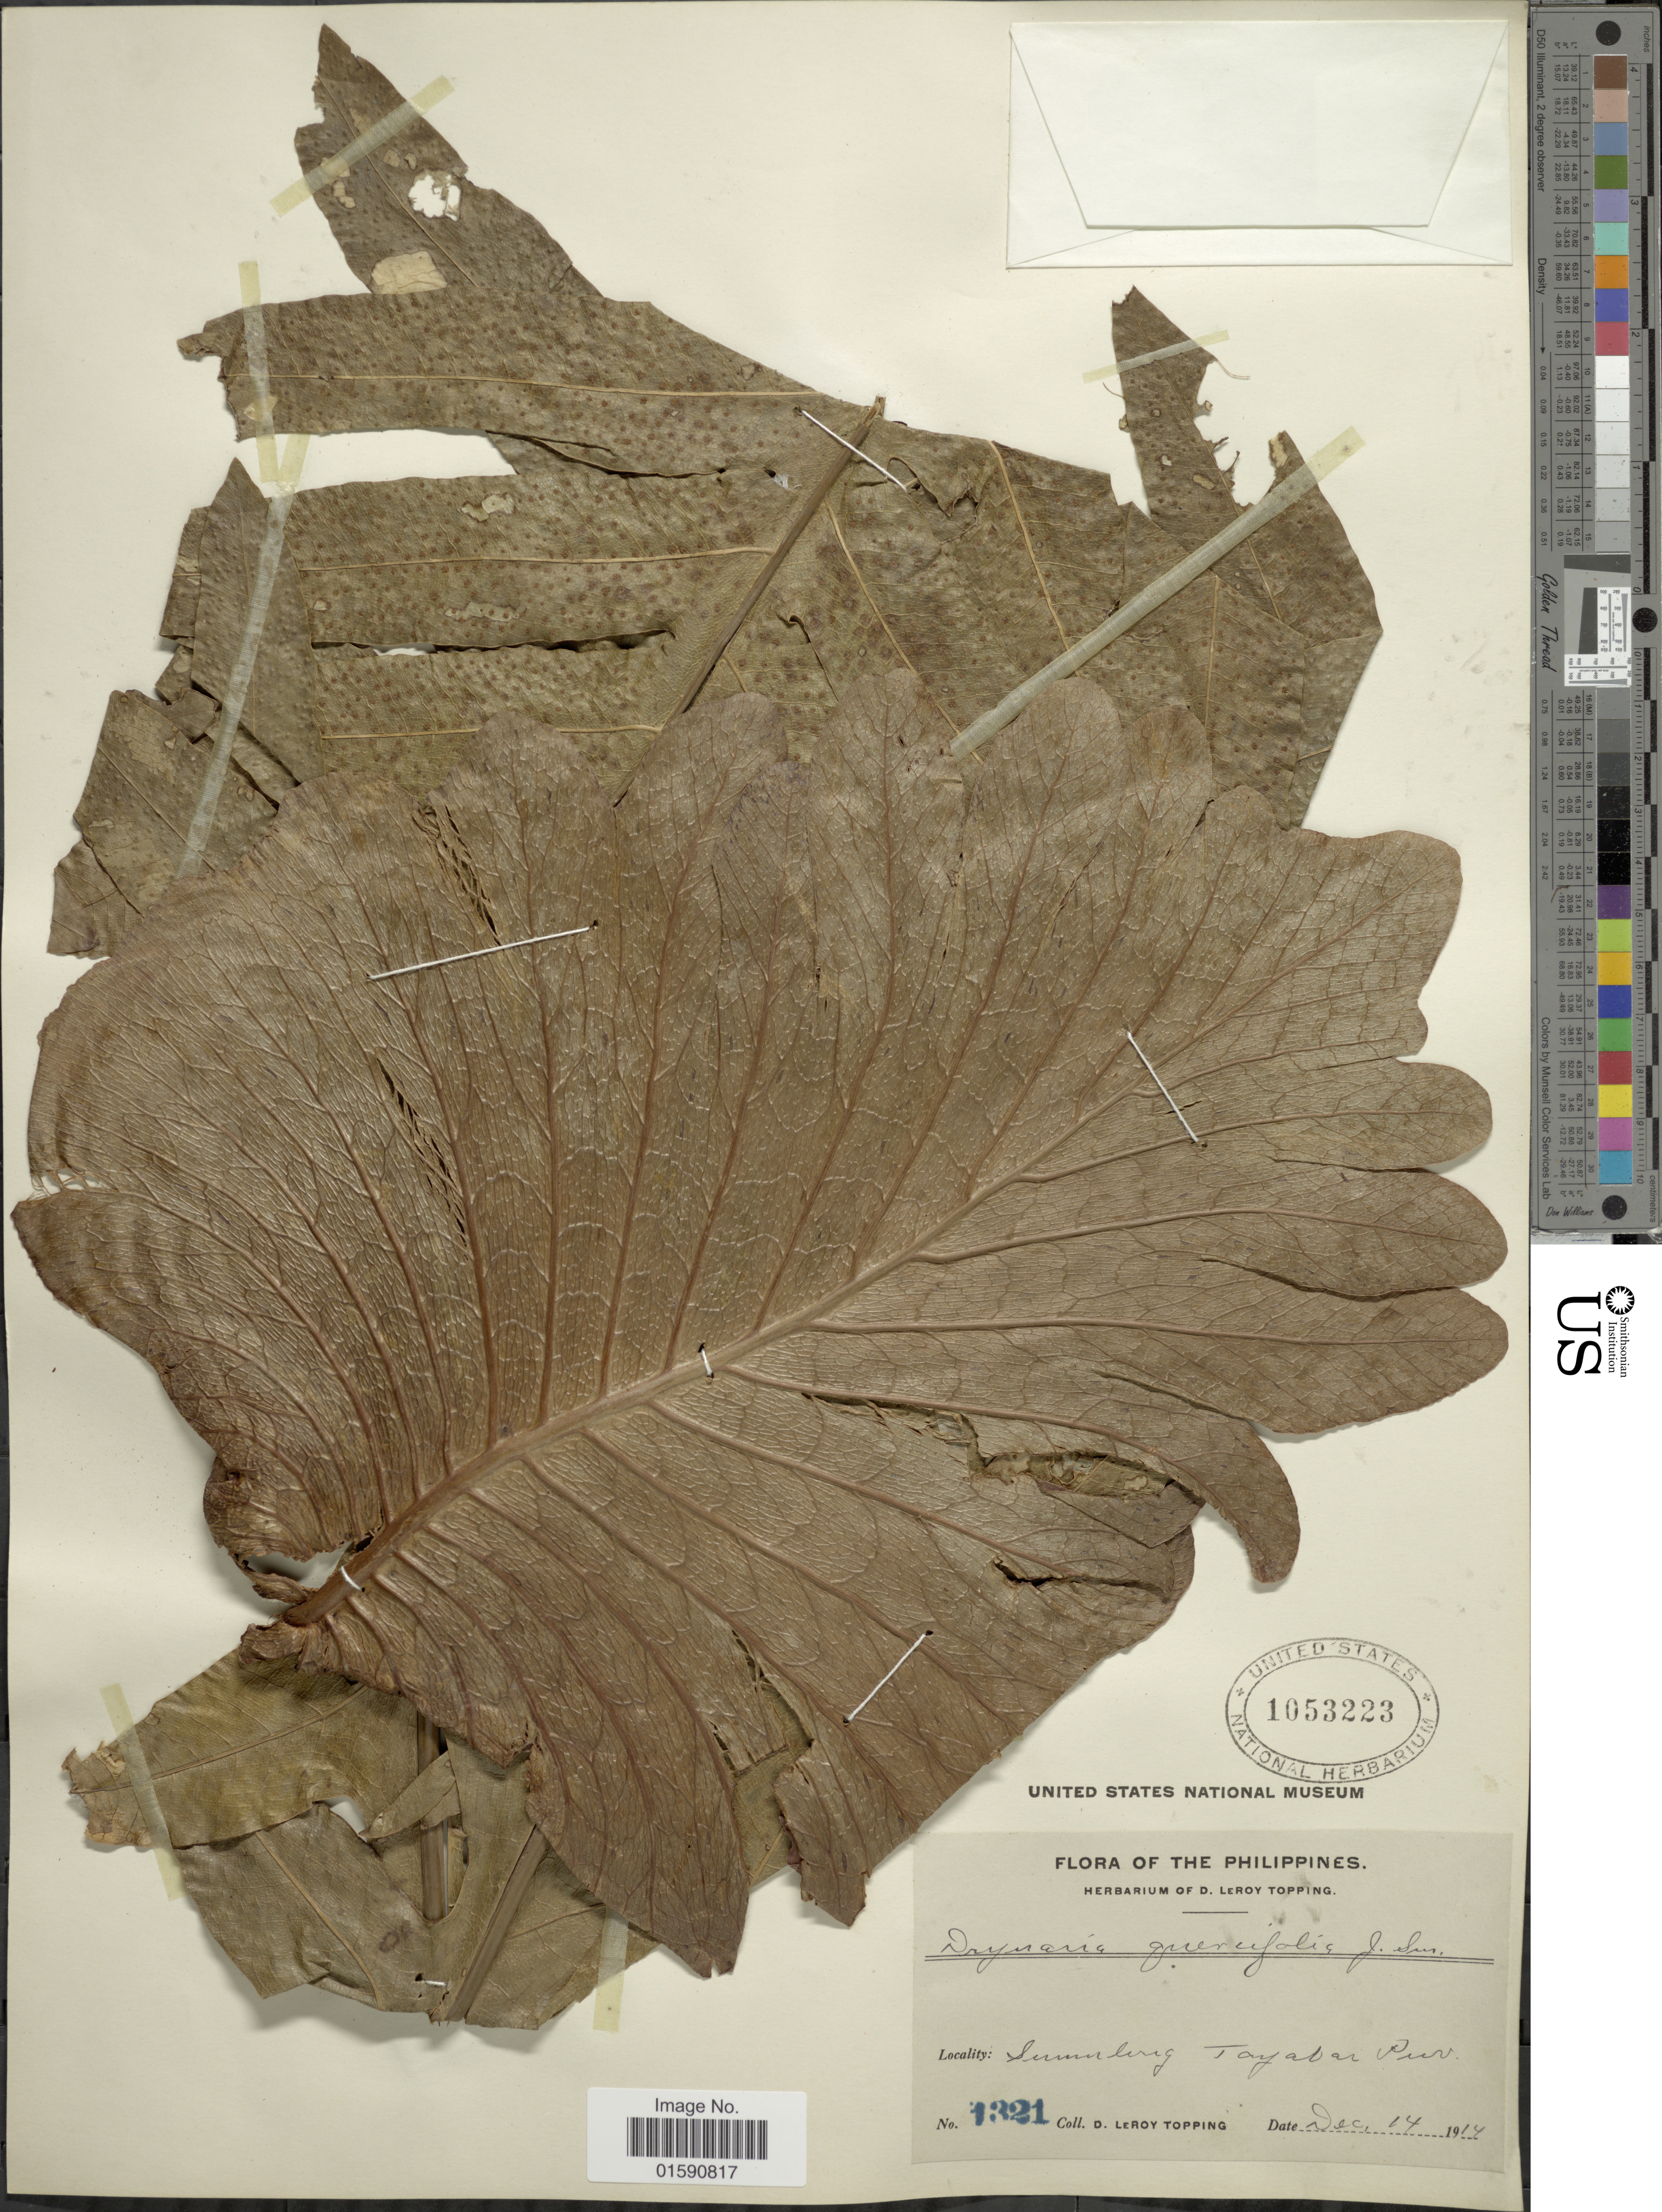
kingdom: Plantae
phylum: Tracheophyta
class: Polypodiopsida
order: Polypodiales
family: Polypodiaceae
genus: Drynaria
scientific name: Drynaria quercifolia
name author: (L.) J. Sm.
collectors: D. L. Topping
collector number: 1321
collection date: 1914-12-14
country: Philippines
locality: Summberg, Tayabas Prov.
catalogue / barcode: US 1053223